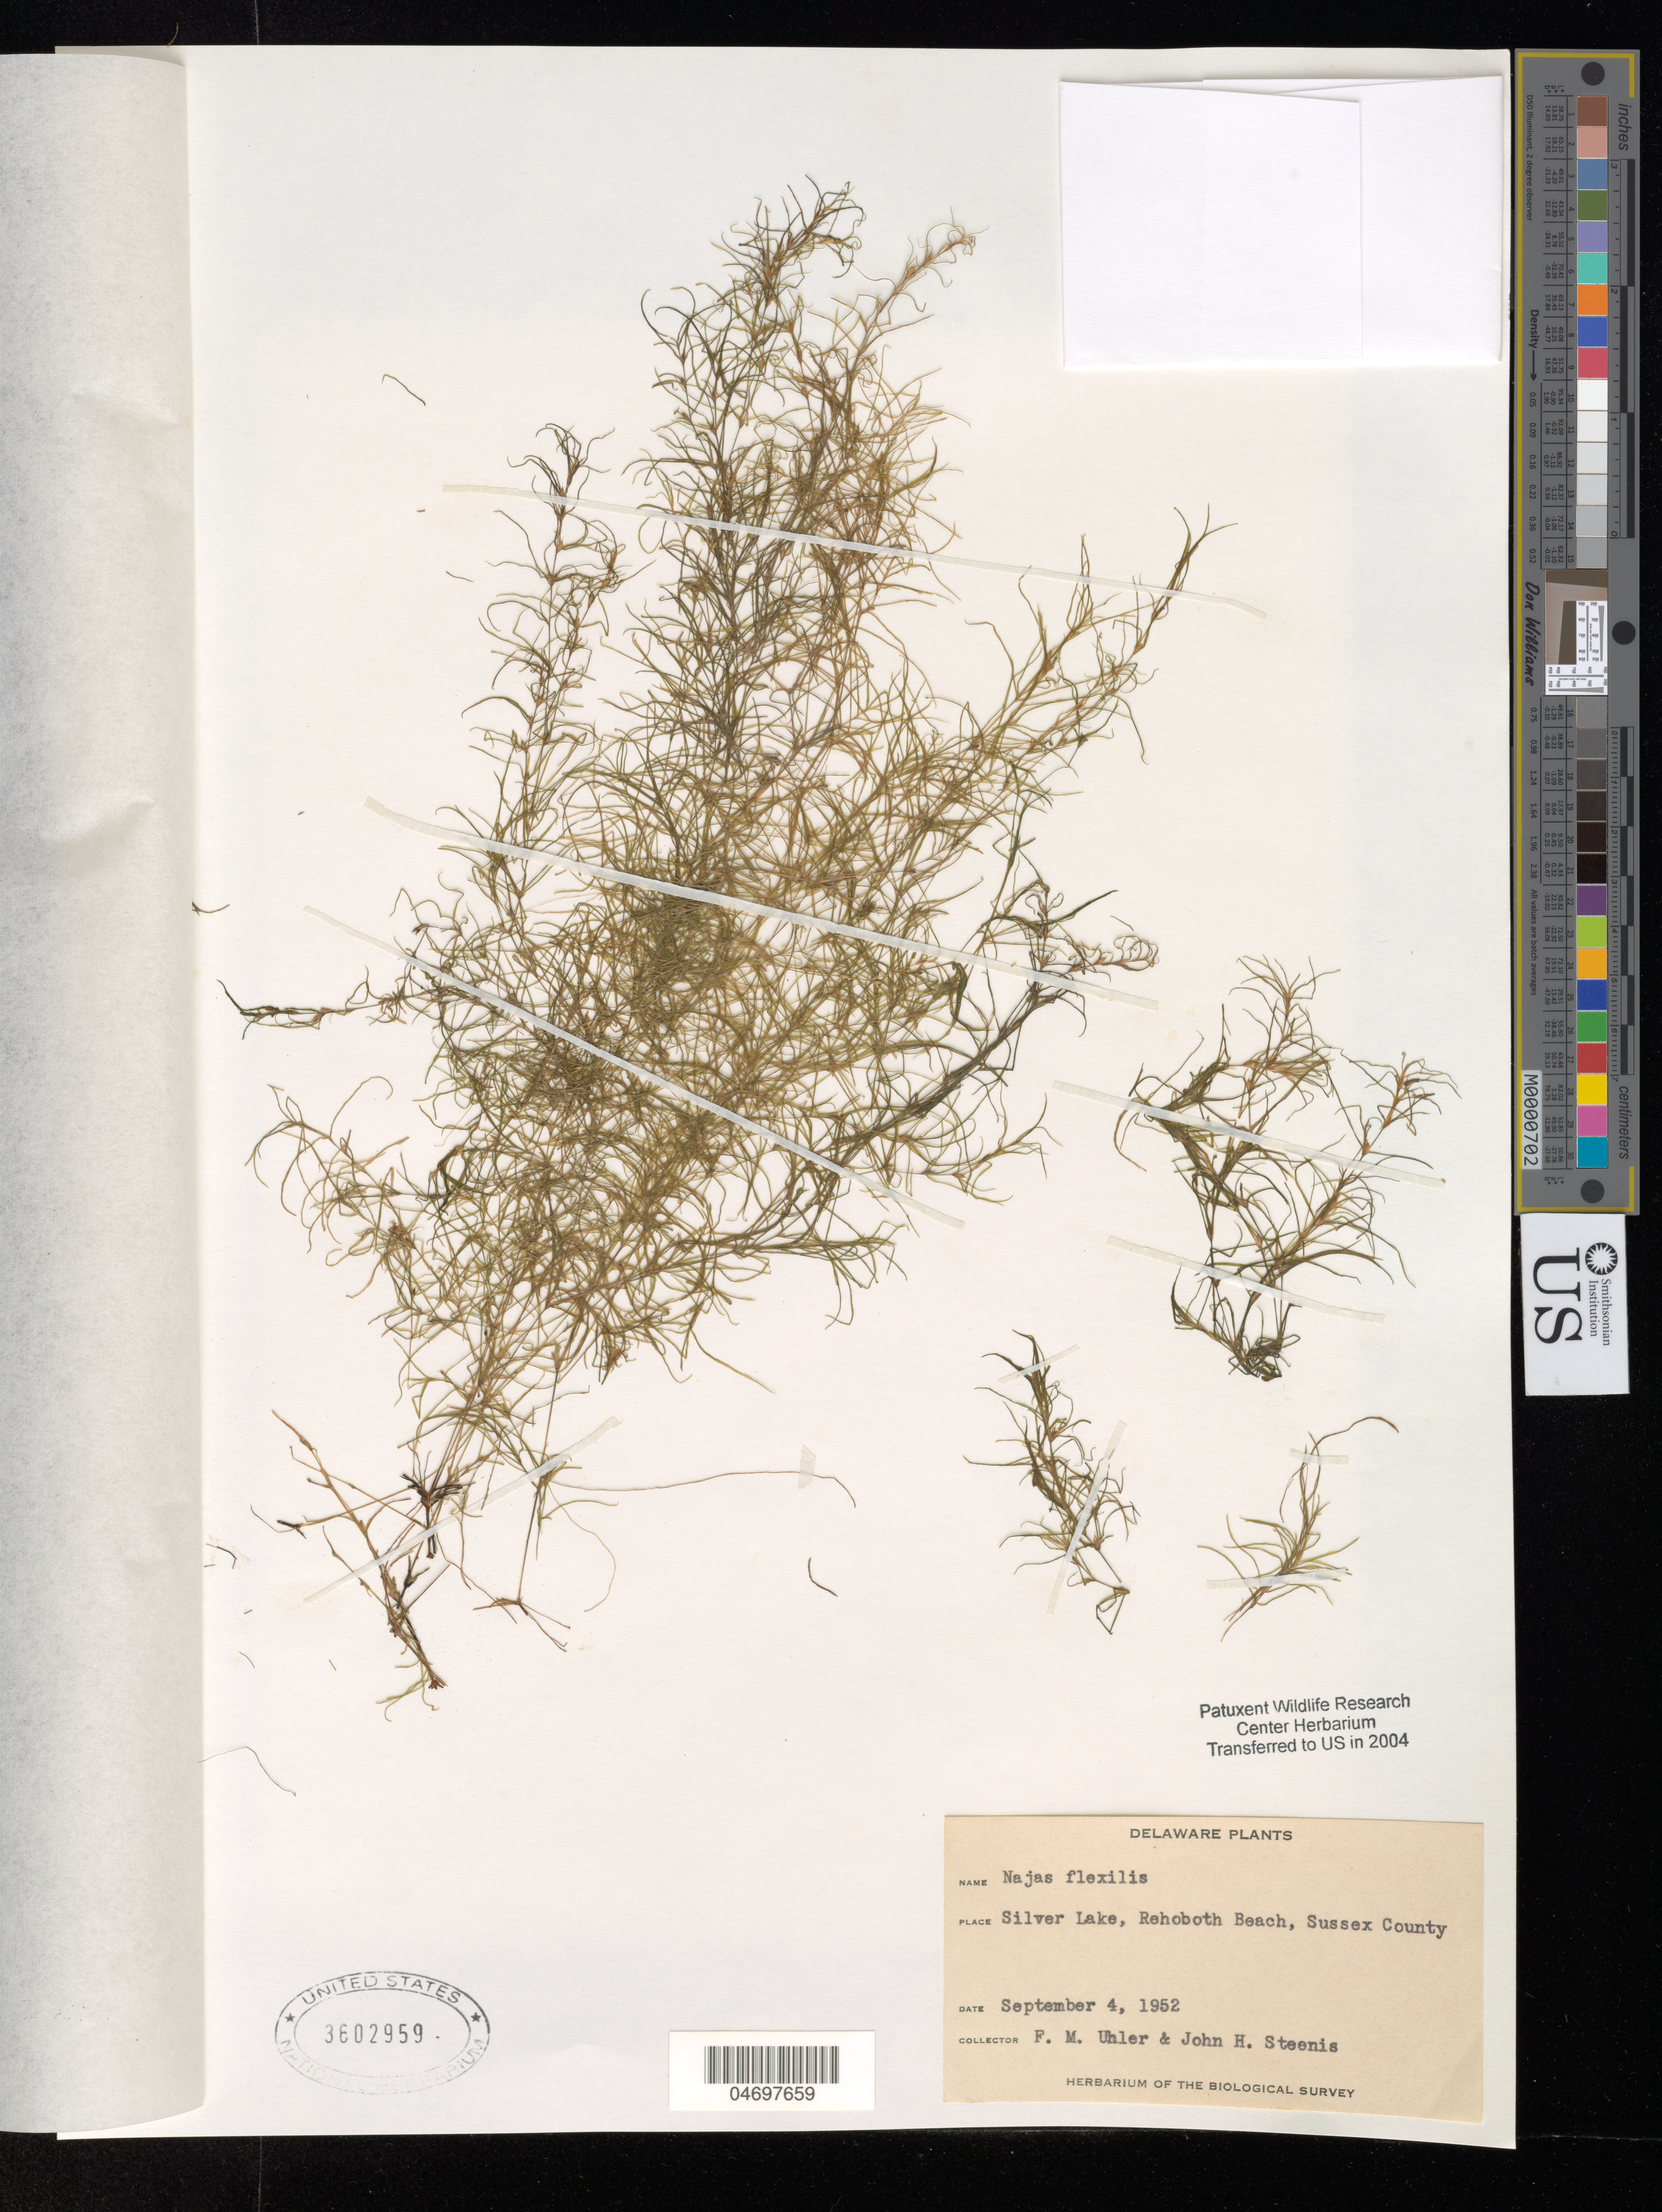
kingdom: Plantae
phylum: Tracheophyta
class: Liliopsida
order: Alismatales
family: Hydrocharitaceae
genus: Najas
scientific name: Najas flexilis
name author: (Willd.) Rostk. & Schmidt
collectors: F. M. Uhler & J. H. Steenis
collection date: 1952-09-04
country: United States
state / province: Delaware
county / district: Sussex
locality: Silver Lake, Rehoboth Beach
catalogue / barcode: US 3602959